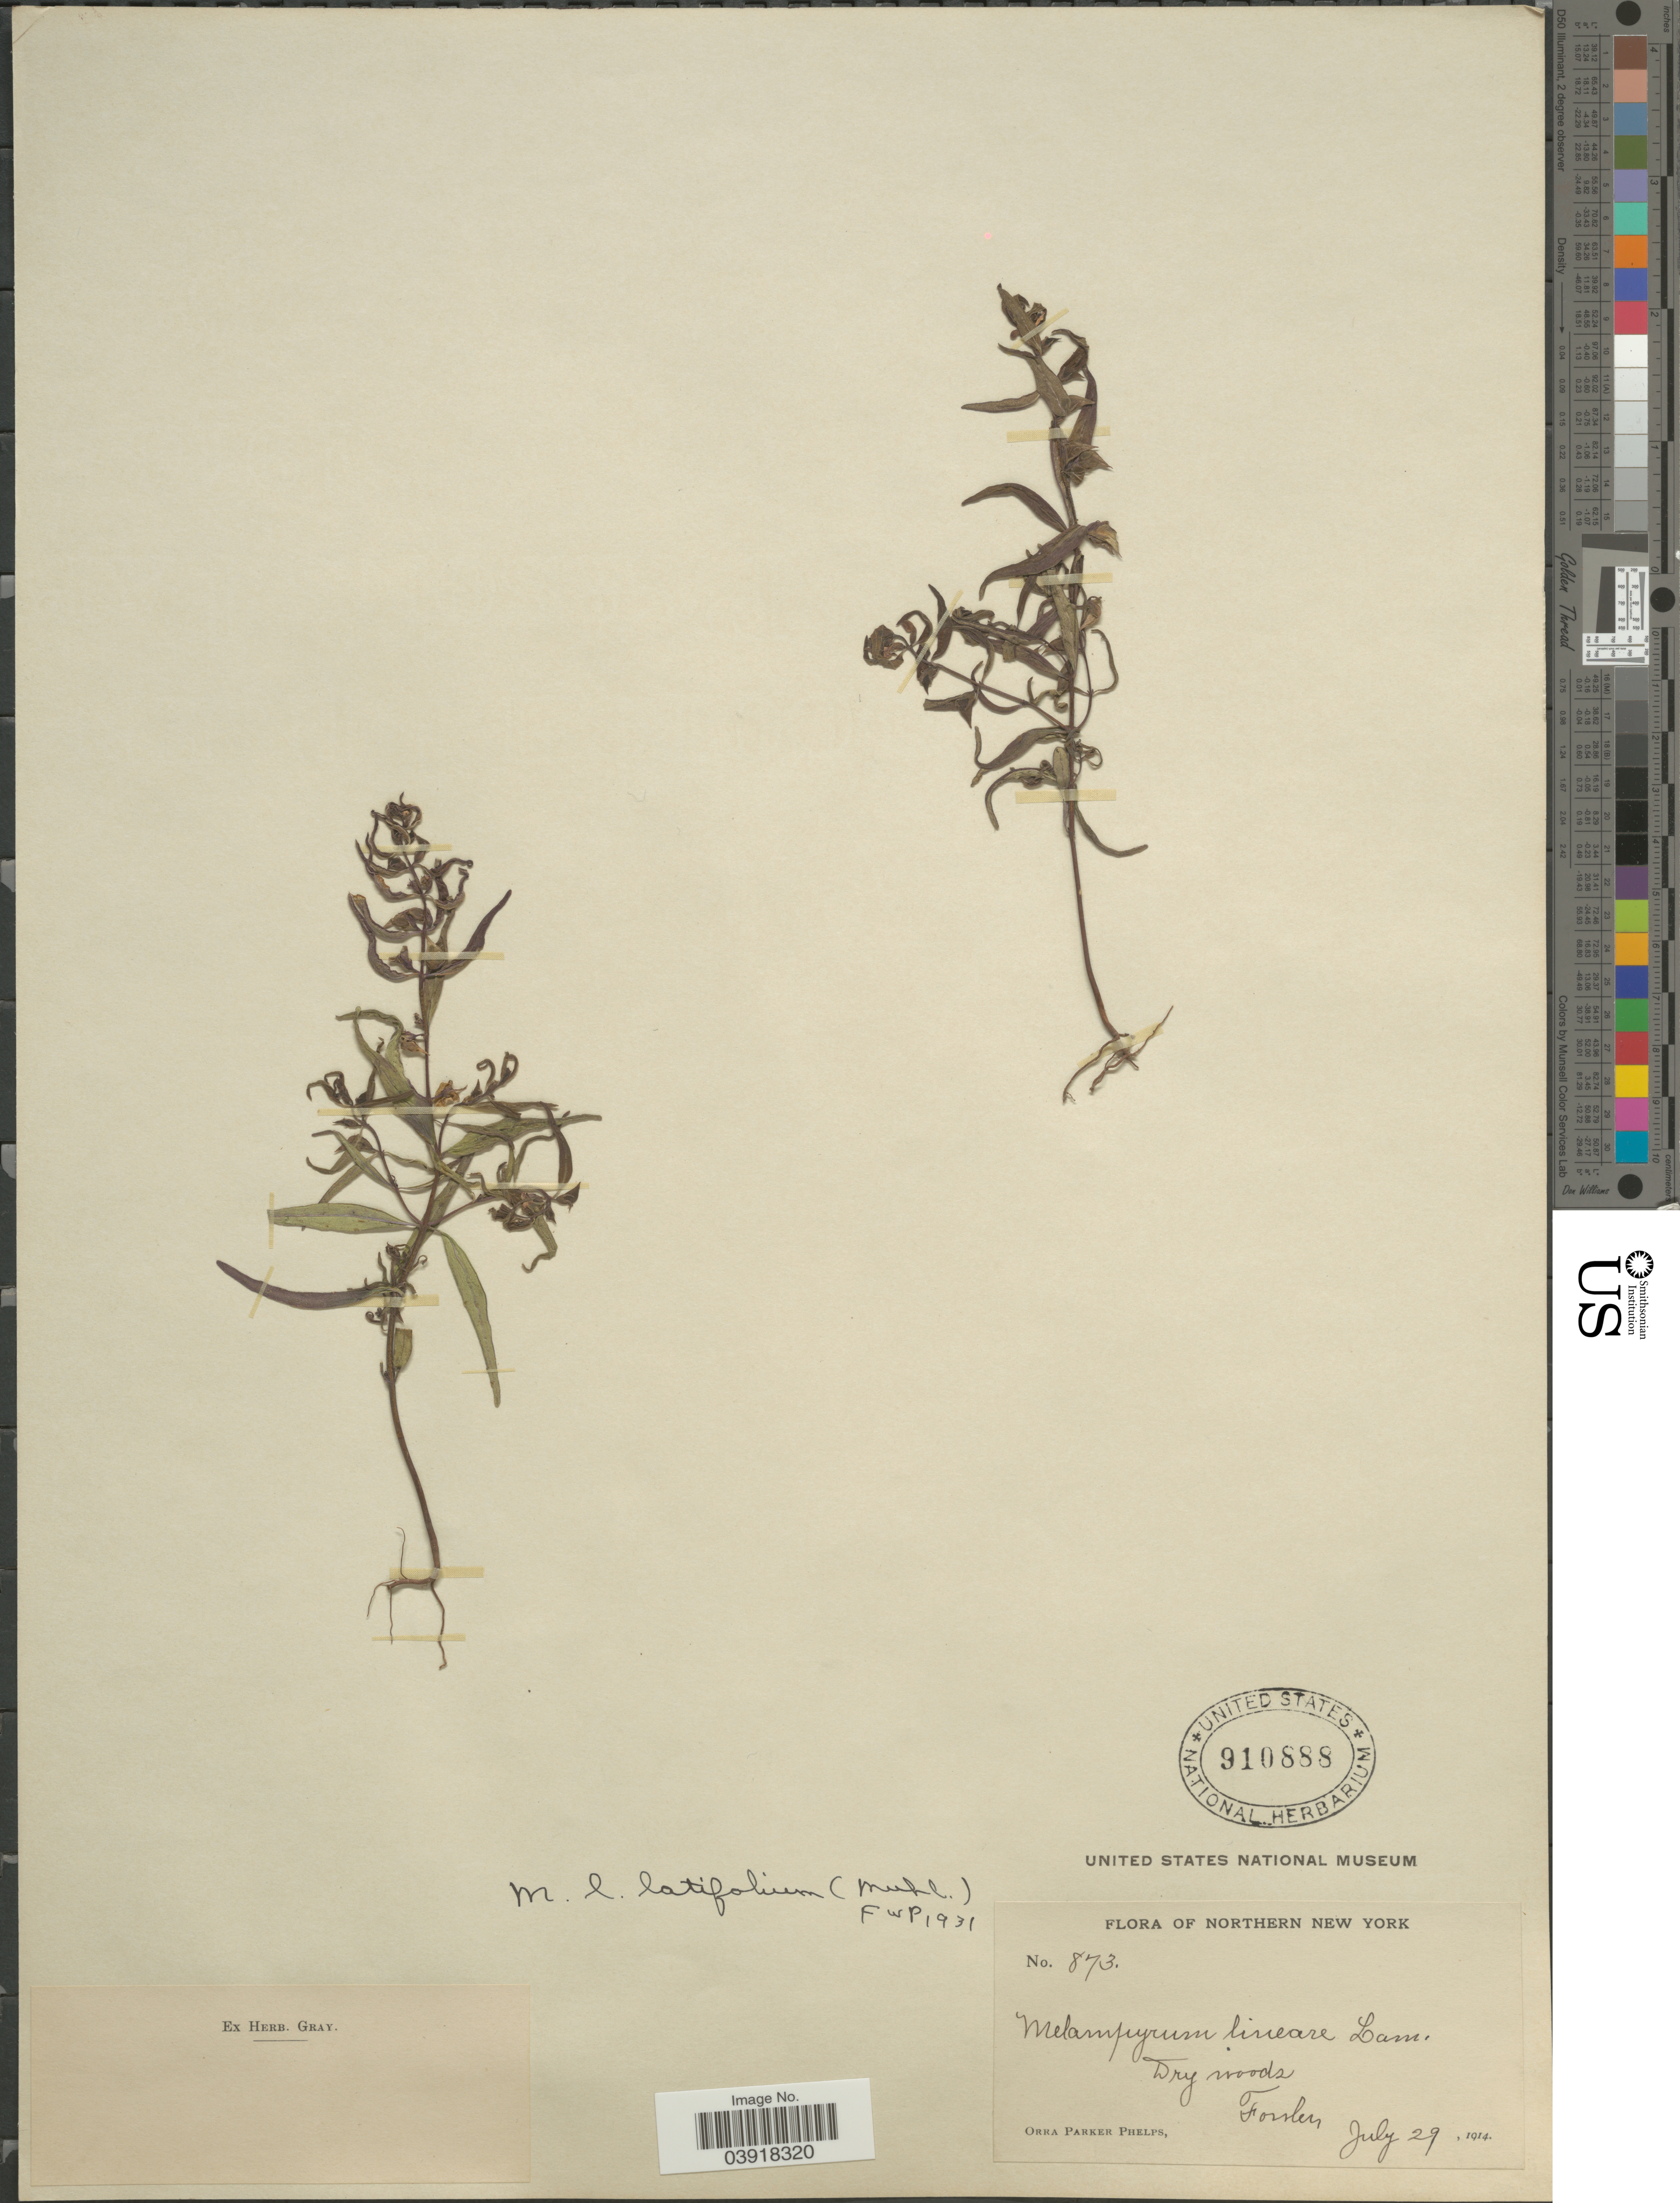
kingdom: Plantae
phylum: Tracheophyta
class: Magnoliopsida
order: Lamiales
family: Orobanchaceae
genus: Melampyrum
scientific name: Melampyrum lineare var. latifolium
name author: (Muhl.) P. Beauv.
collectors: O. P. Phelps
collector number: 873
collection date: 1914-07-29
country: United States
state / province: New York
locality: Northern New York. Forsley.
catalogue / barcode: US 910888